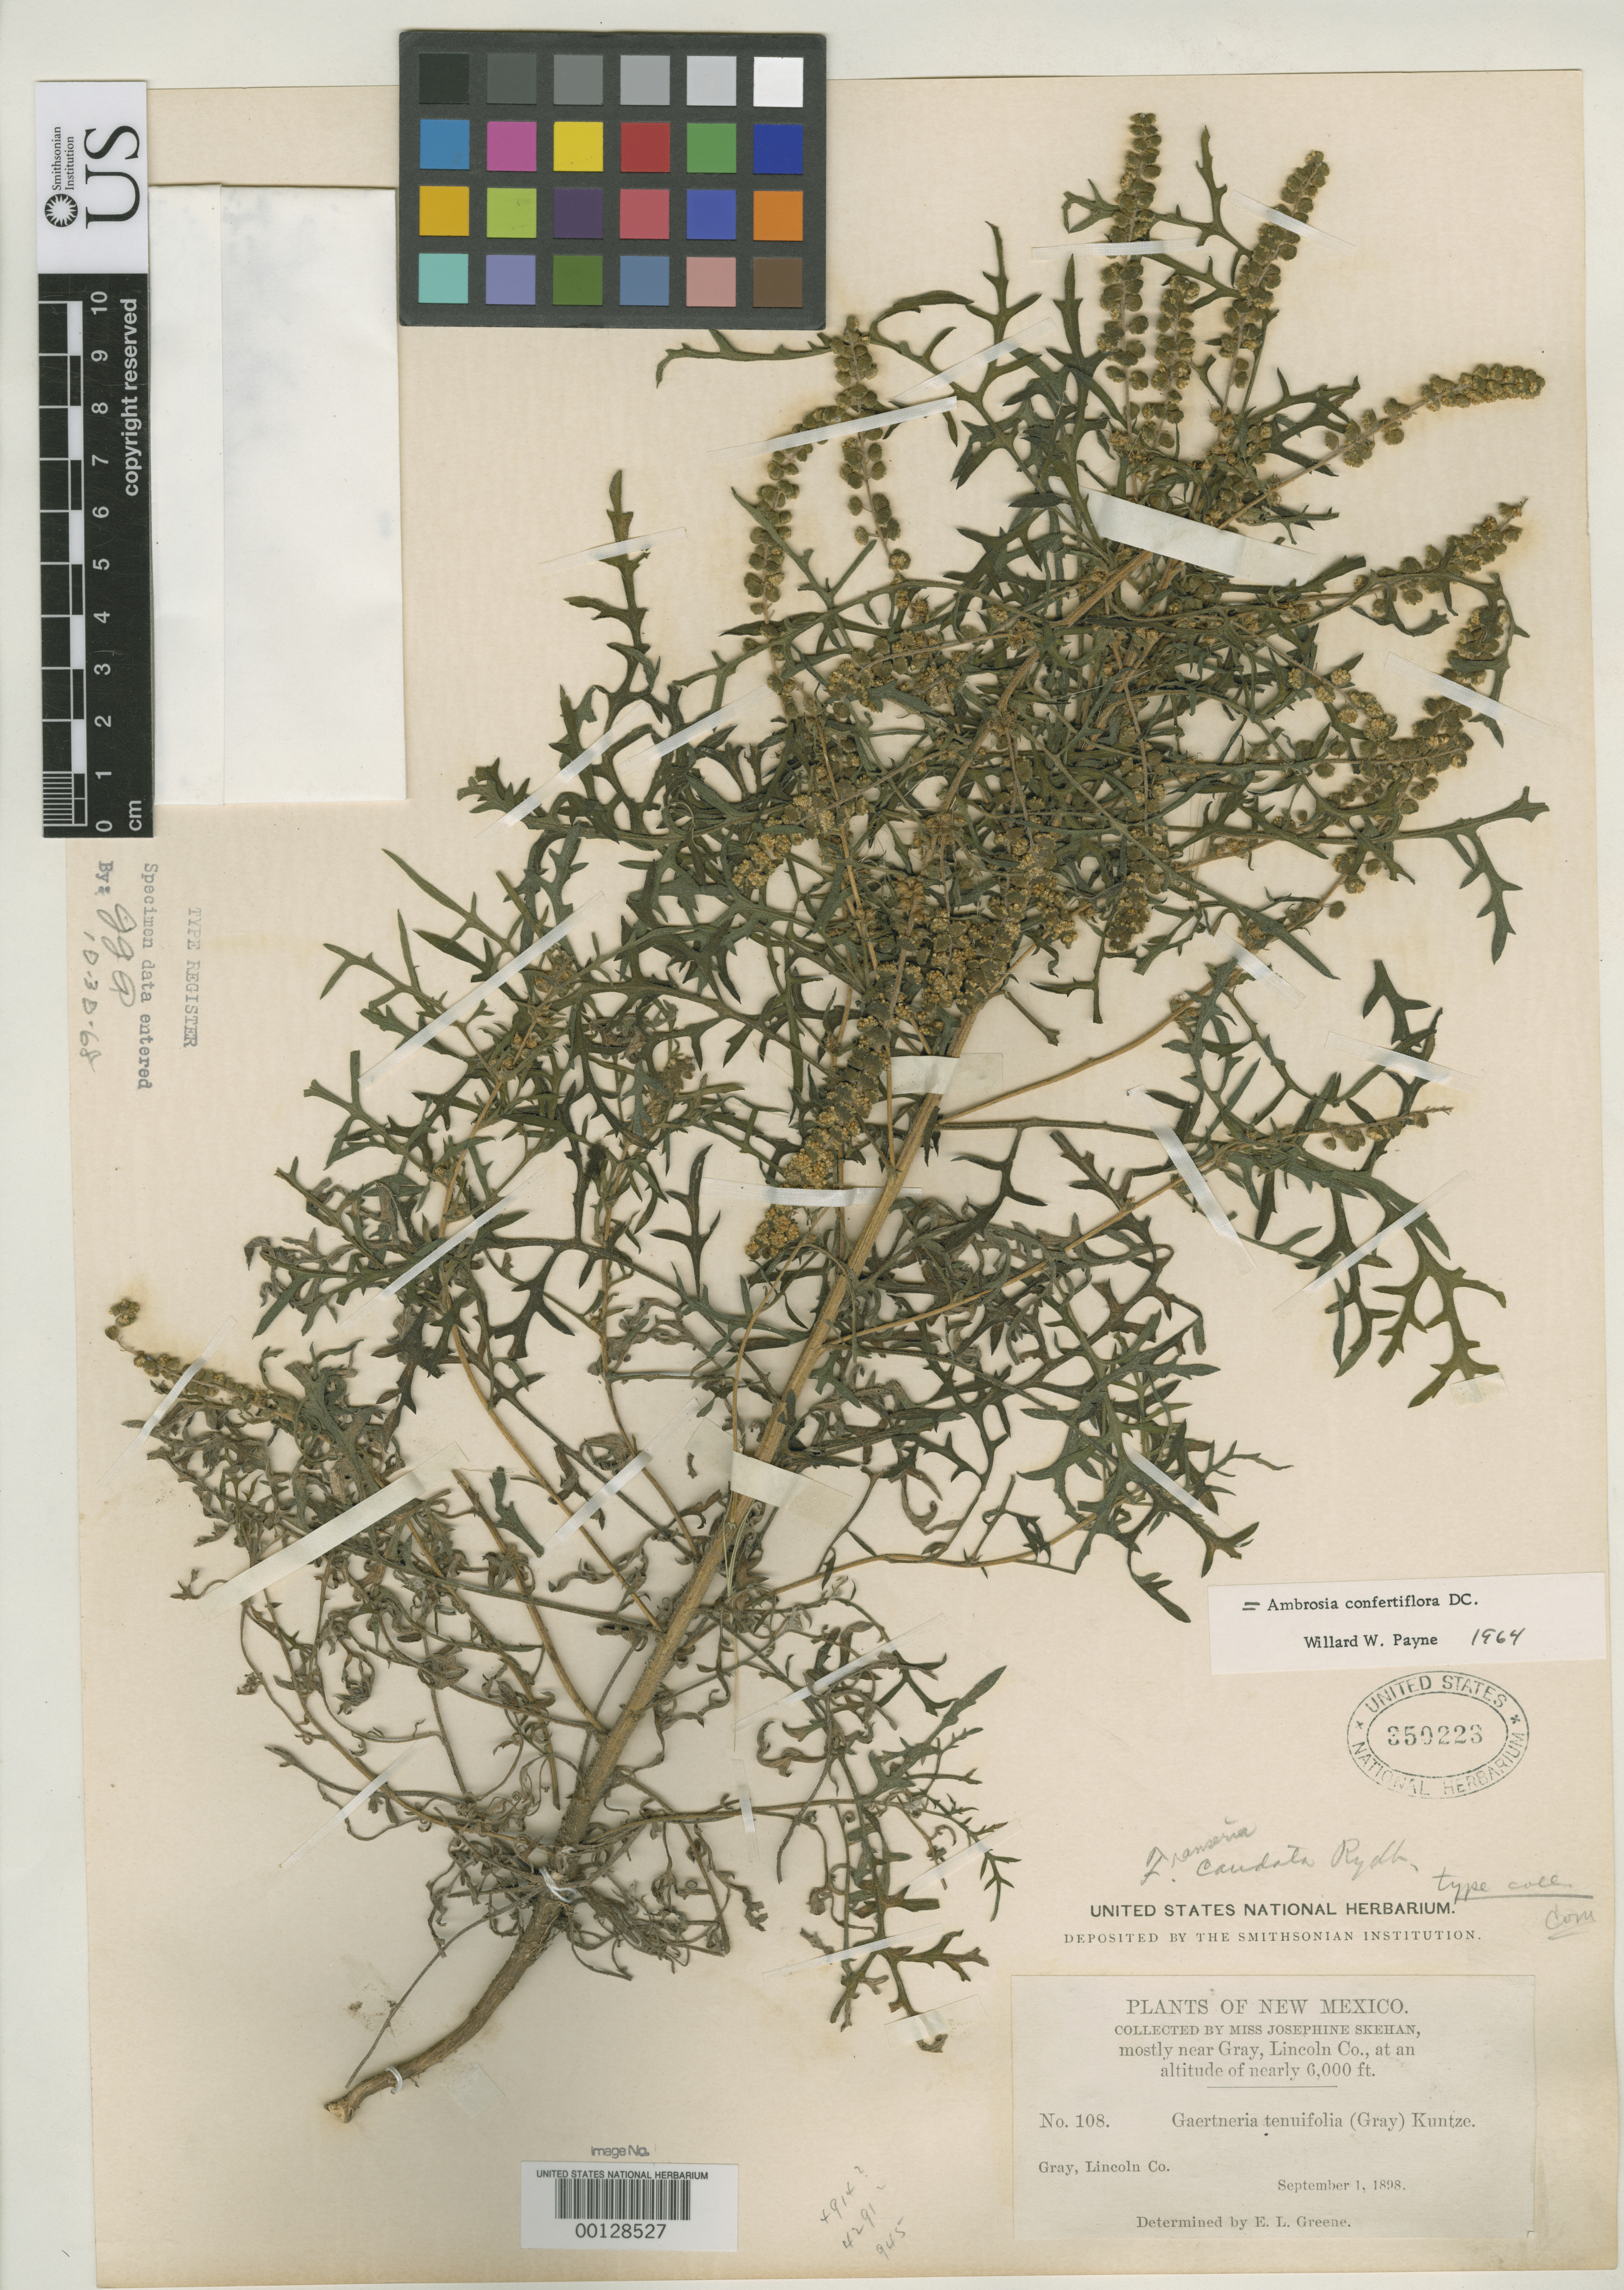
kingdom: Plantae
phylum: Tracheophyta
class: Magnoliopsida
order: Asterales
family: Asteraceae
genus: Franseria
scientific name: Franseria caudata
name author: Rydb.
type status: Isotype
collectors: J. Skehan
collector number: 108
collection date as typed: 01 Sep 1898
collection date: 1898-09-01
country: United States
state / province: New Mexico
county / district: Lincoln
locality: Gray.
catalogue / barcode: US 350223